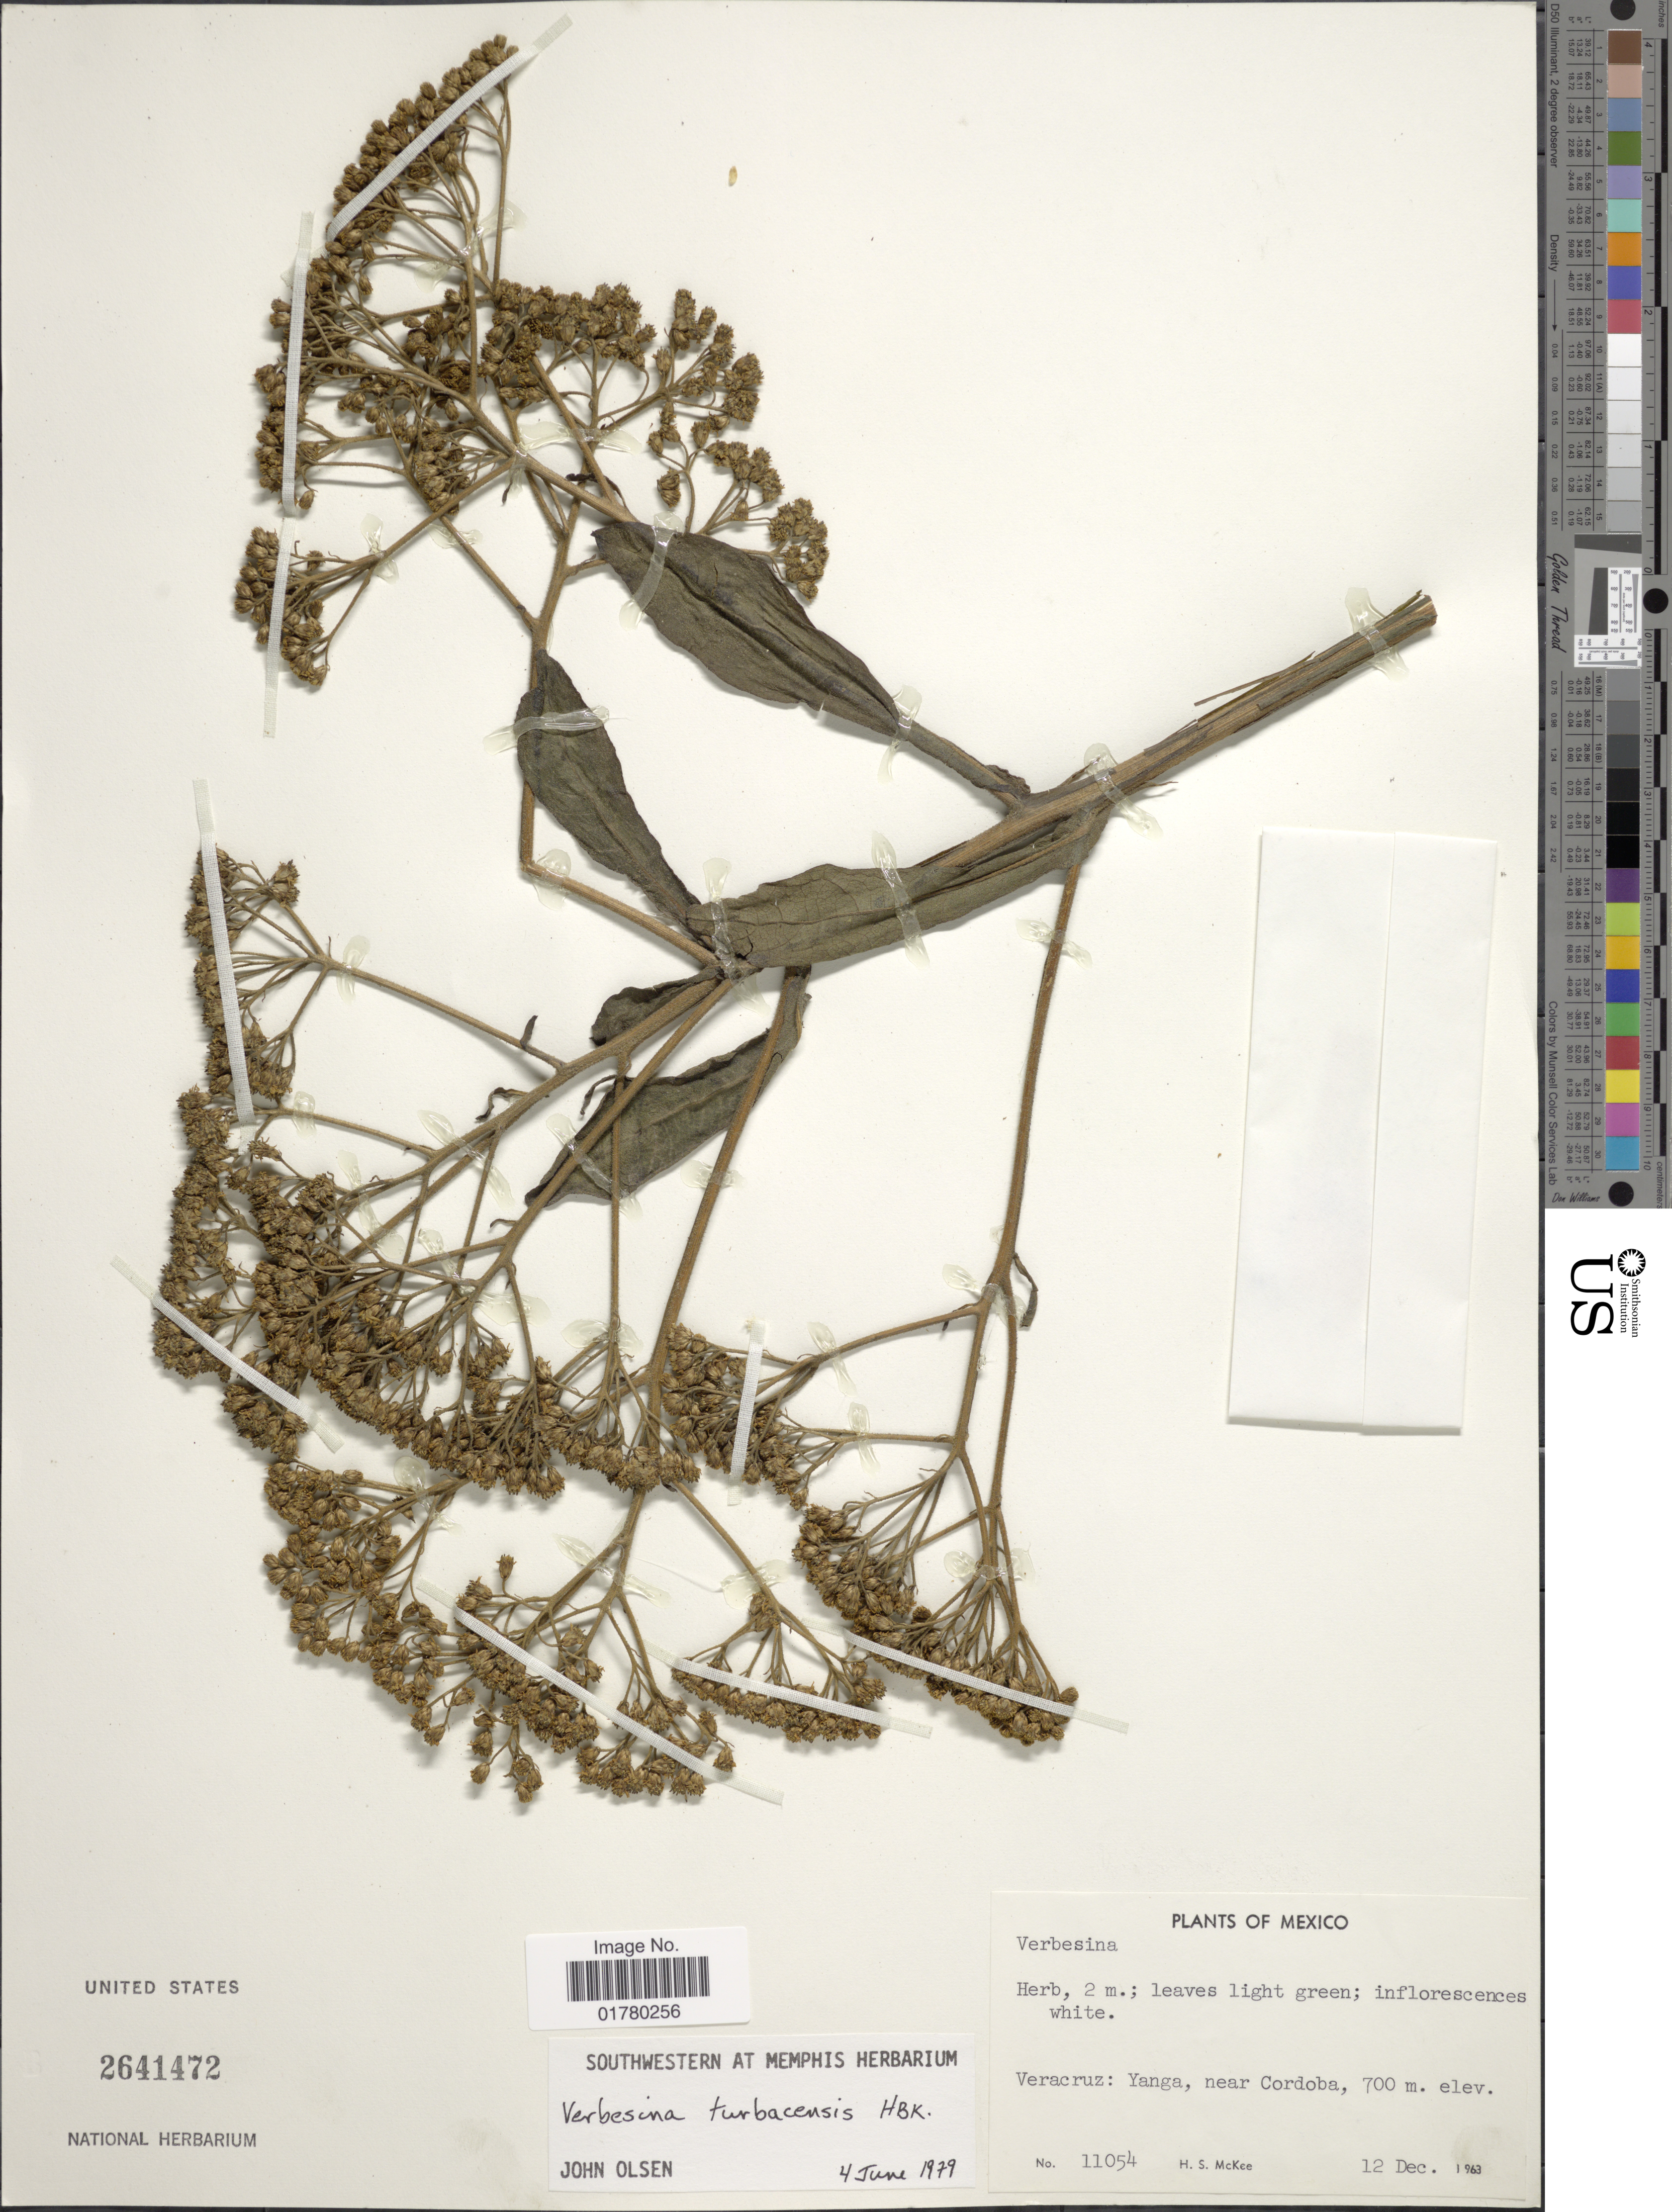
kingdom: Plantae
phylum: Tracheophyta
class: Magnoliopsida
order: Asterales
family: Asteraceae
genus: Verbesina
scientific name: Verbesina turbacensis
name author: Kunth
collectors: H. S. McKee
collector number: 11054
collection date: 1963-12-12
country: Mexico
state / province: Veracruz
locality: Yanga, near Cordoba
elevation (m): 700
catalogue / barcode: US 2641472